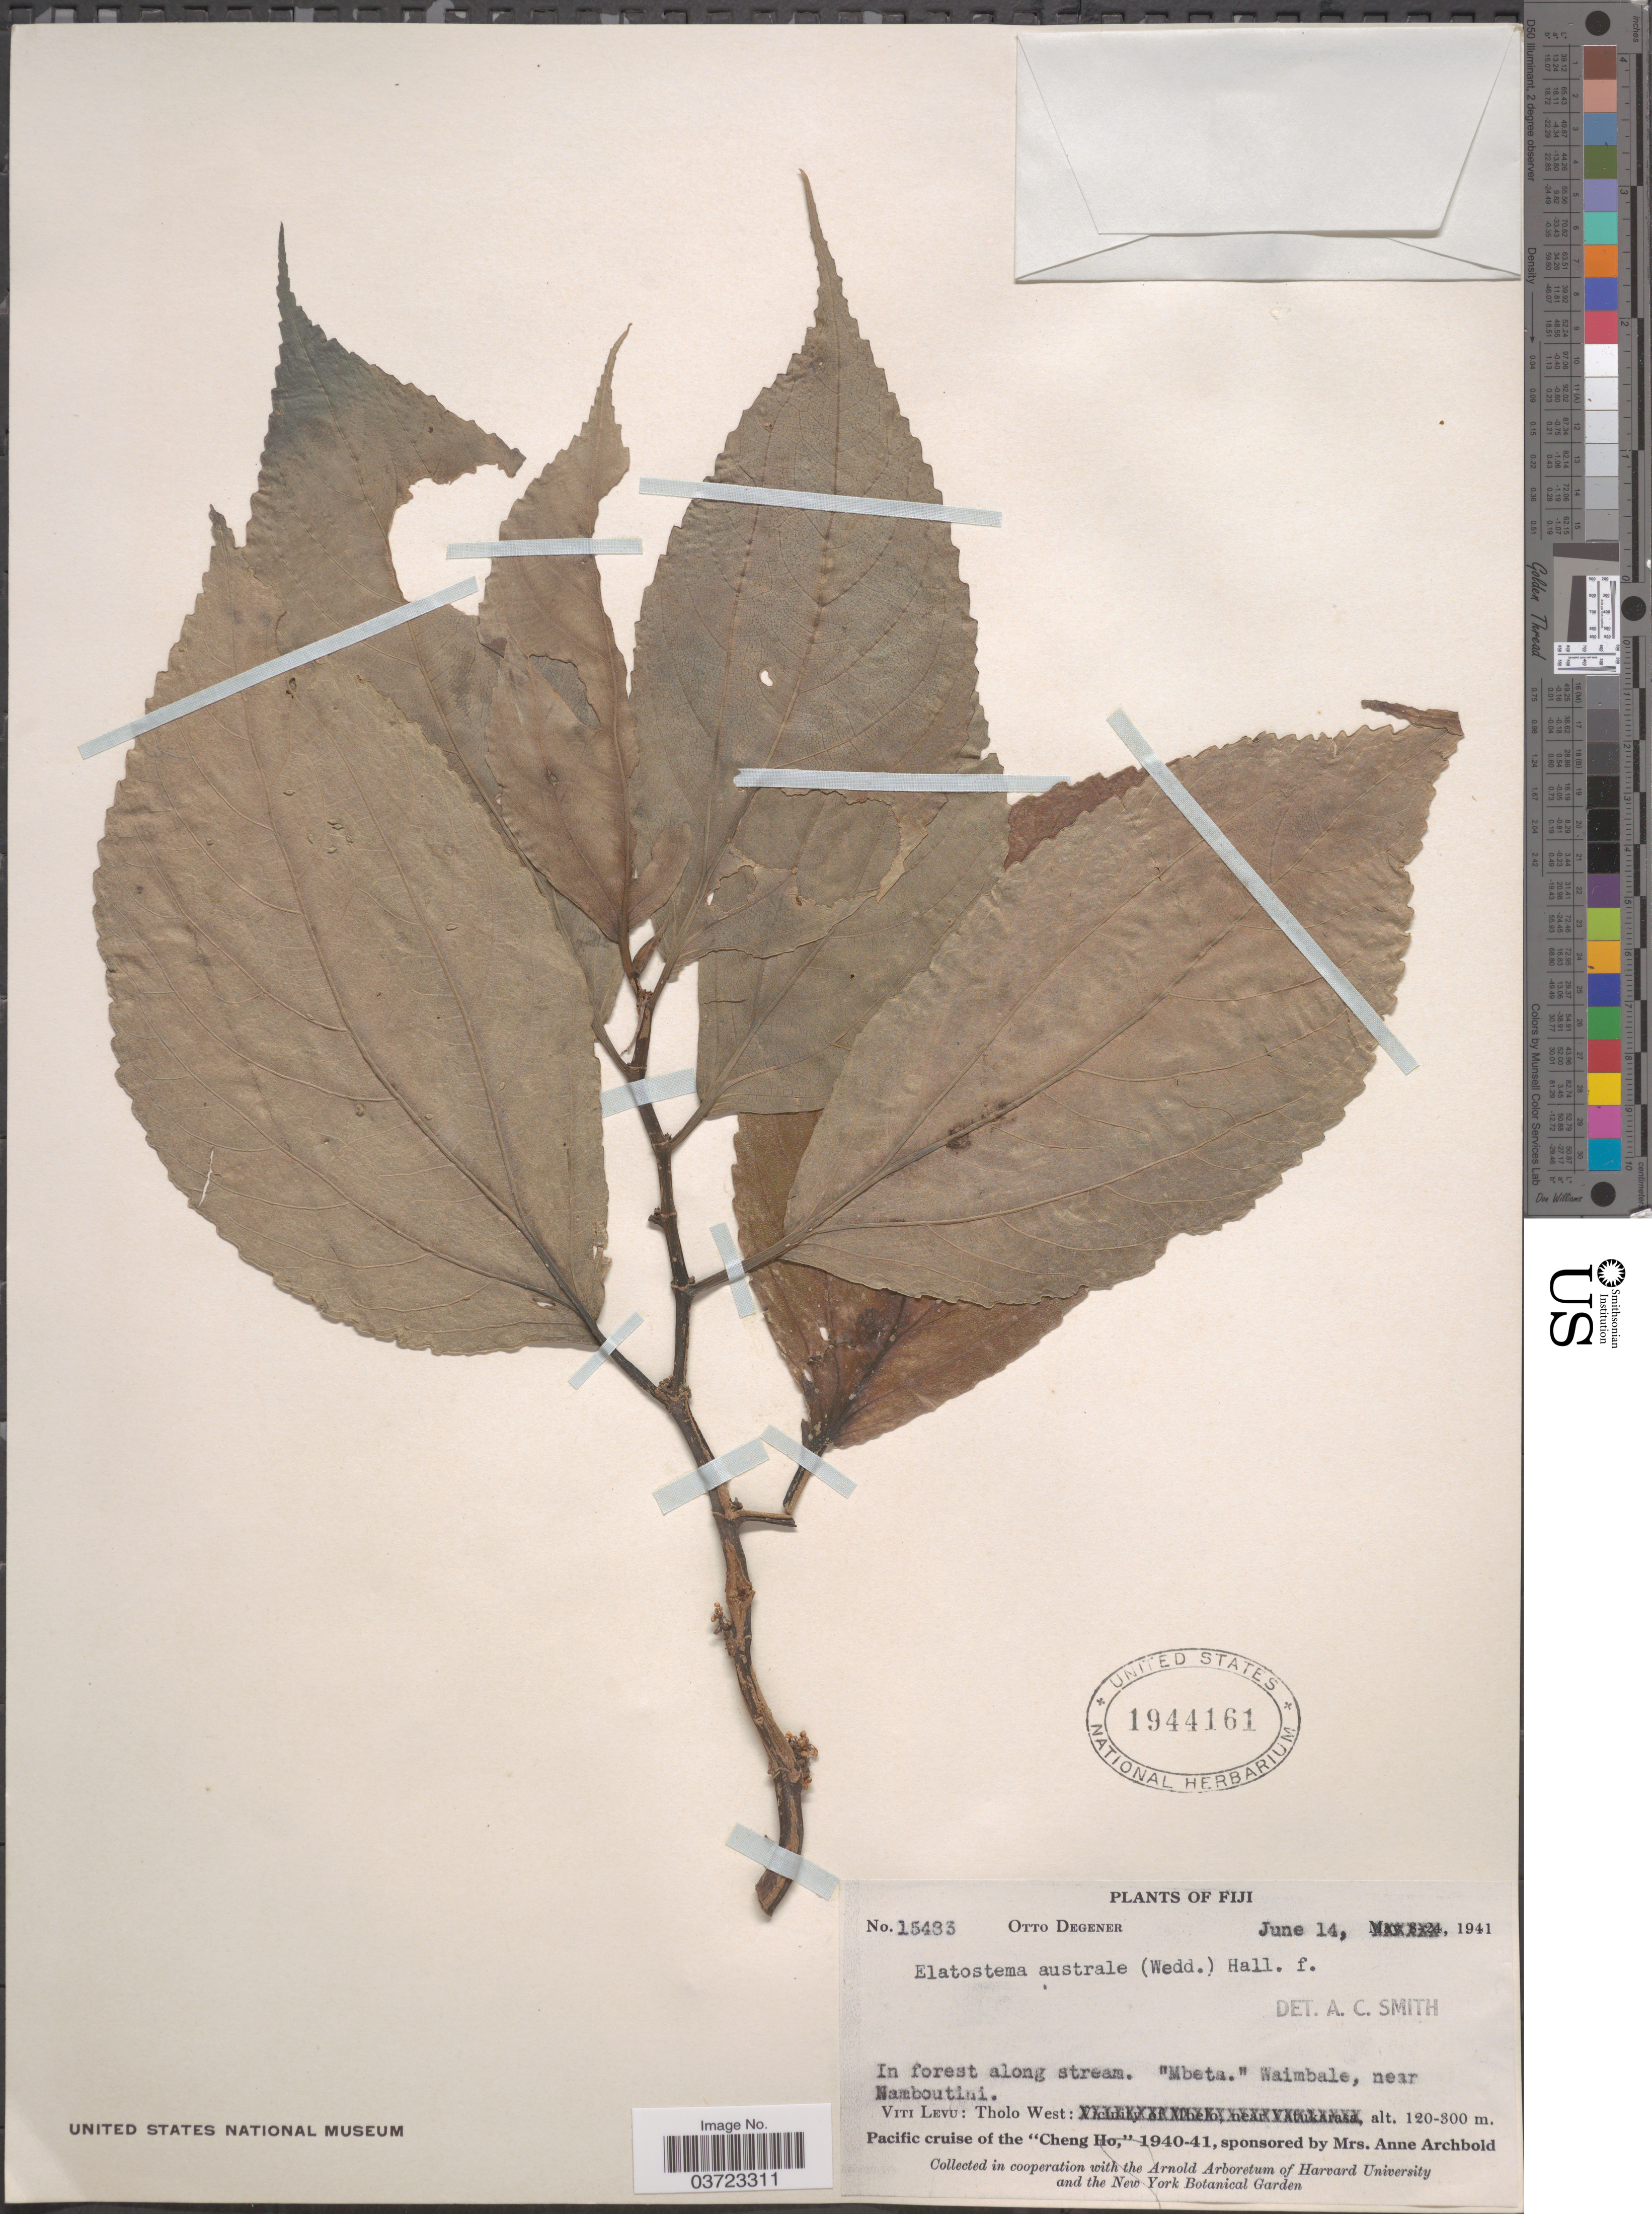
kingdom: Plantae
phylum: Tracheophyta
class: Magnoliopsida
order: Rosales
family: Urticaceae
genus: Elatostema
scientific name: Elatostema australe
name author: Hallier f.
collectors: O. Degener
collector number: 15483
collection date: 1941-06-14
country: Fiji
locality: In forest along stream. "Mbeta." Waimbale, near Namboutini. Viti Levu: Tholo West.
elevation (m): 120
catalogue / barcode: US 1944161